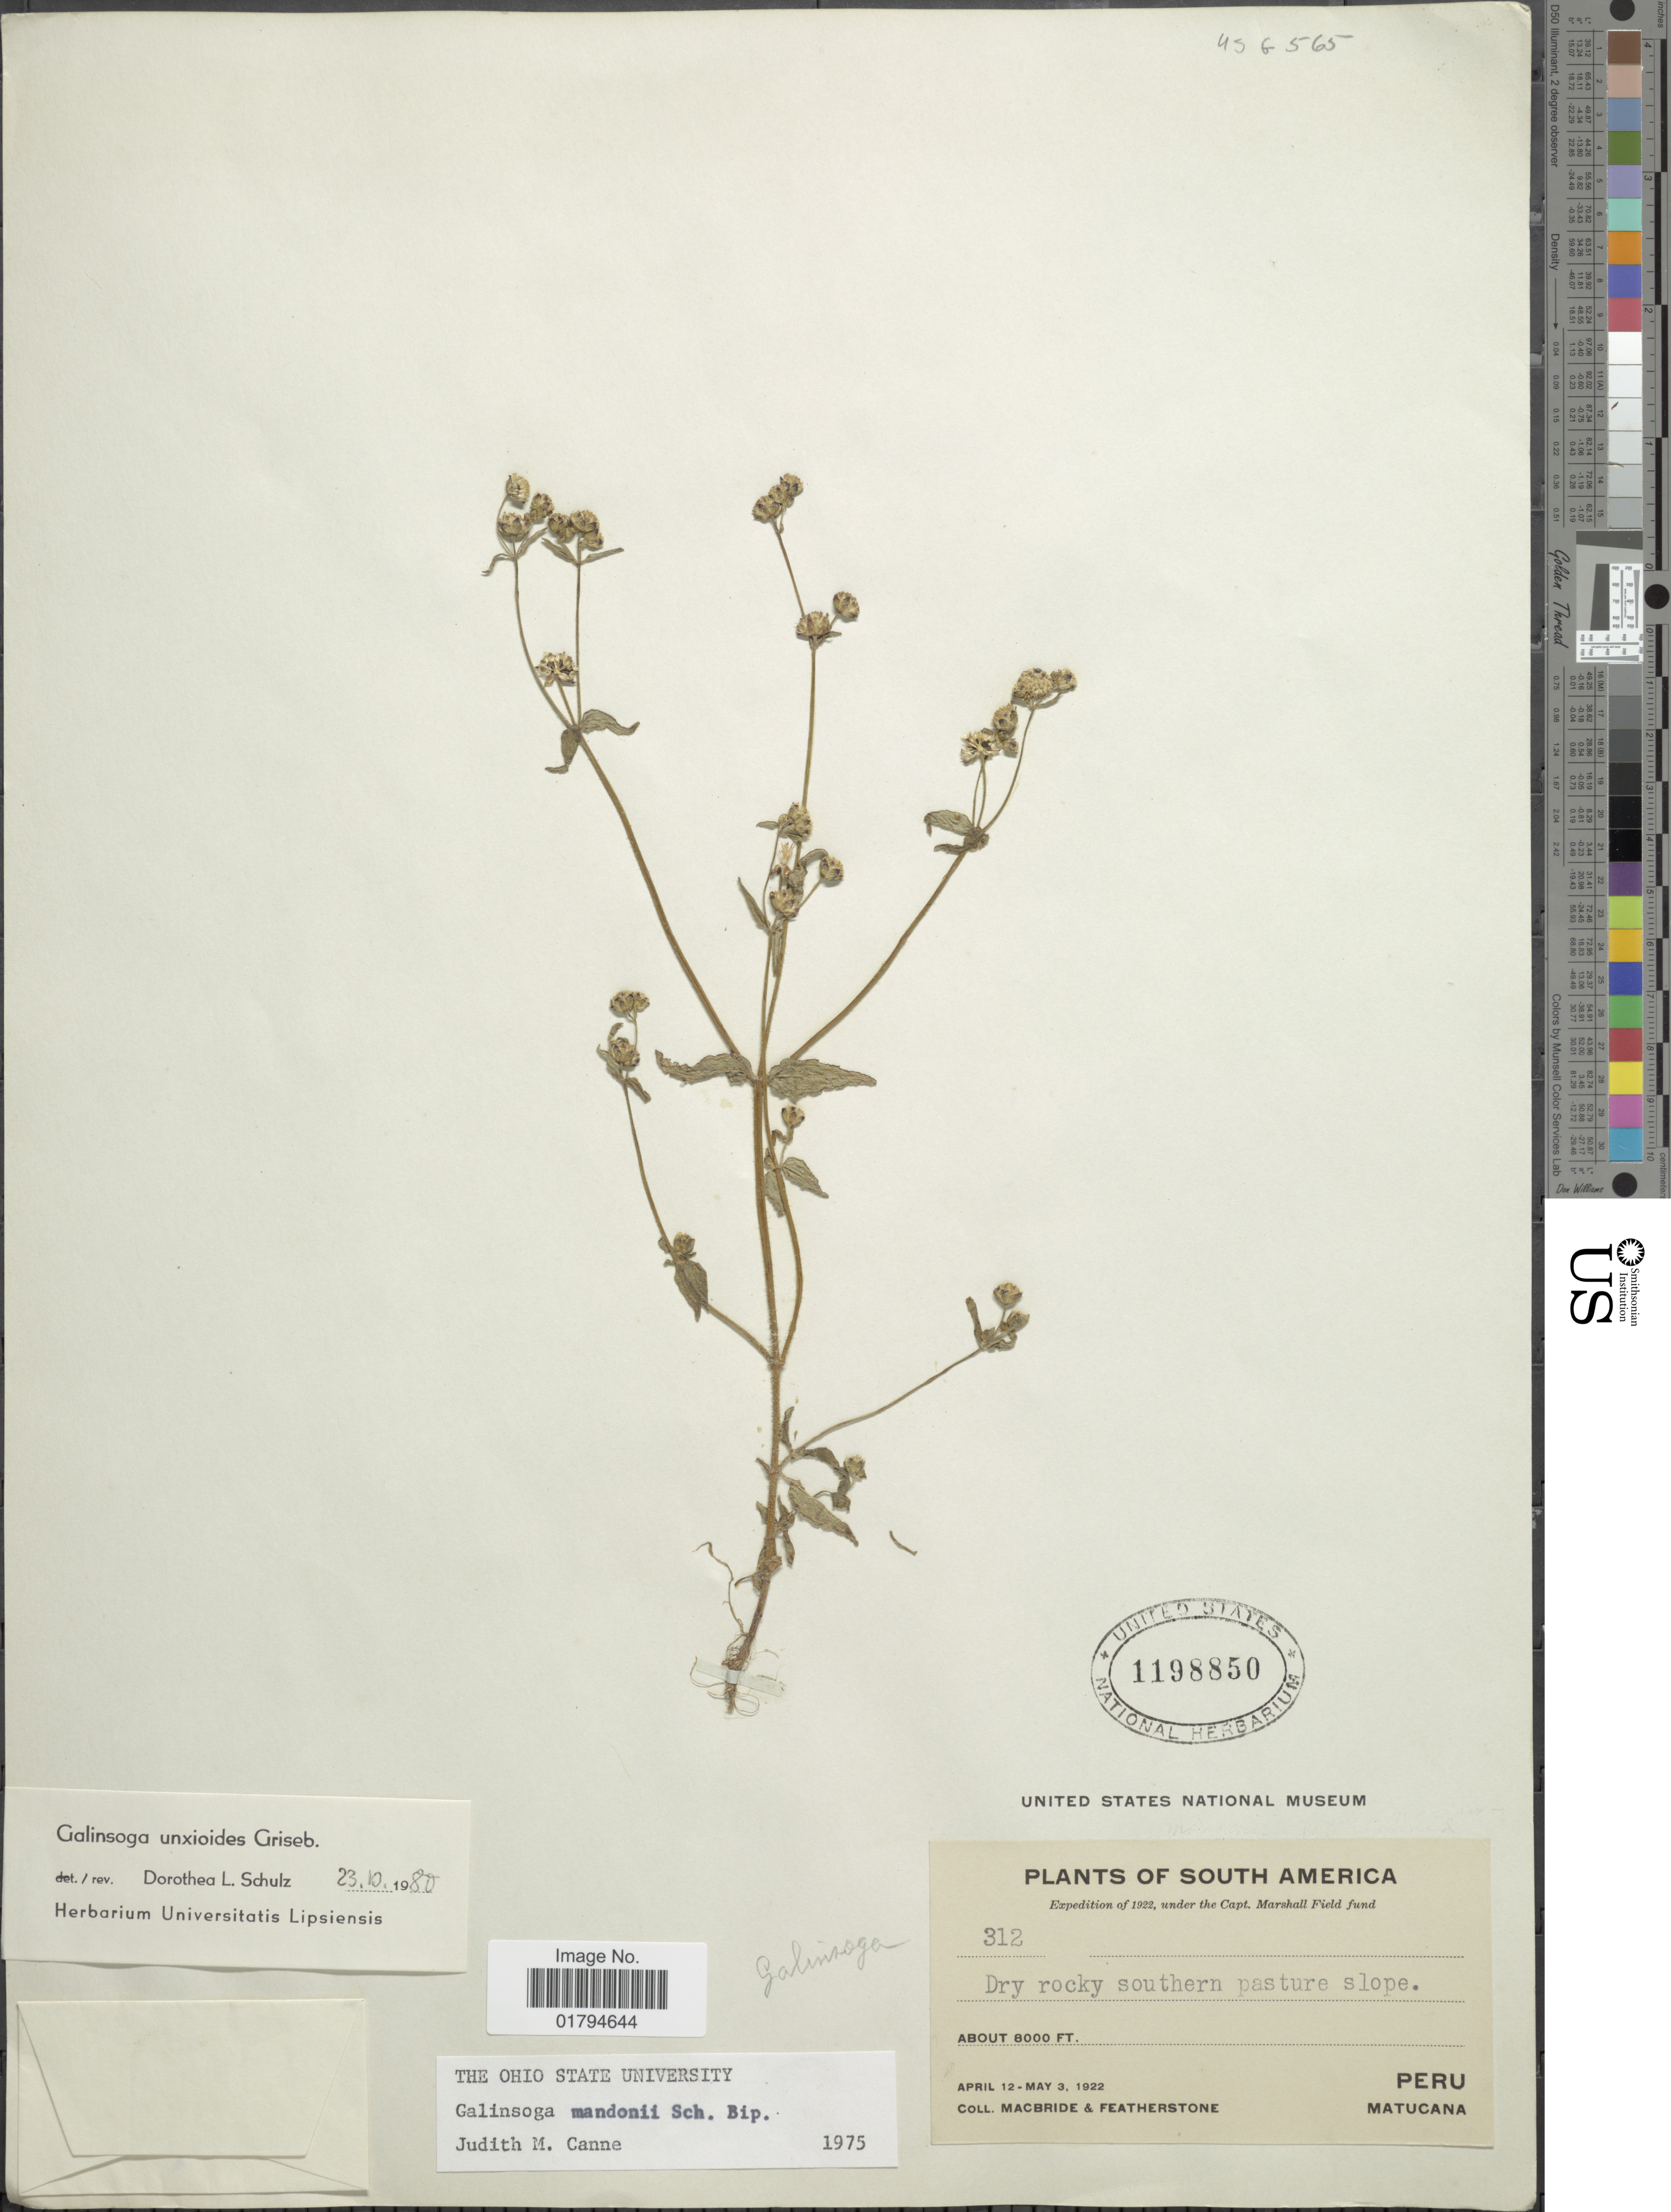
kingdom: Plantae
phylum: Tracheophyta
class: Magnoliopsida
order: Asterales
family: Asteraceae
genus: Galinsoga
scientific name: Galinsoga unxioides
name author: Griseb.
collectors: Macbride, -- & -. Featherstone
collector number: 312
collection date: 1922-04-12/1922-05-03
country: Peru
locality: Matucana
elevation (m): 2438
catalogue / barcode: US 1198850